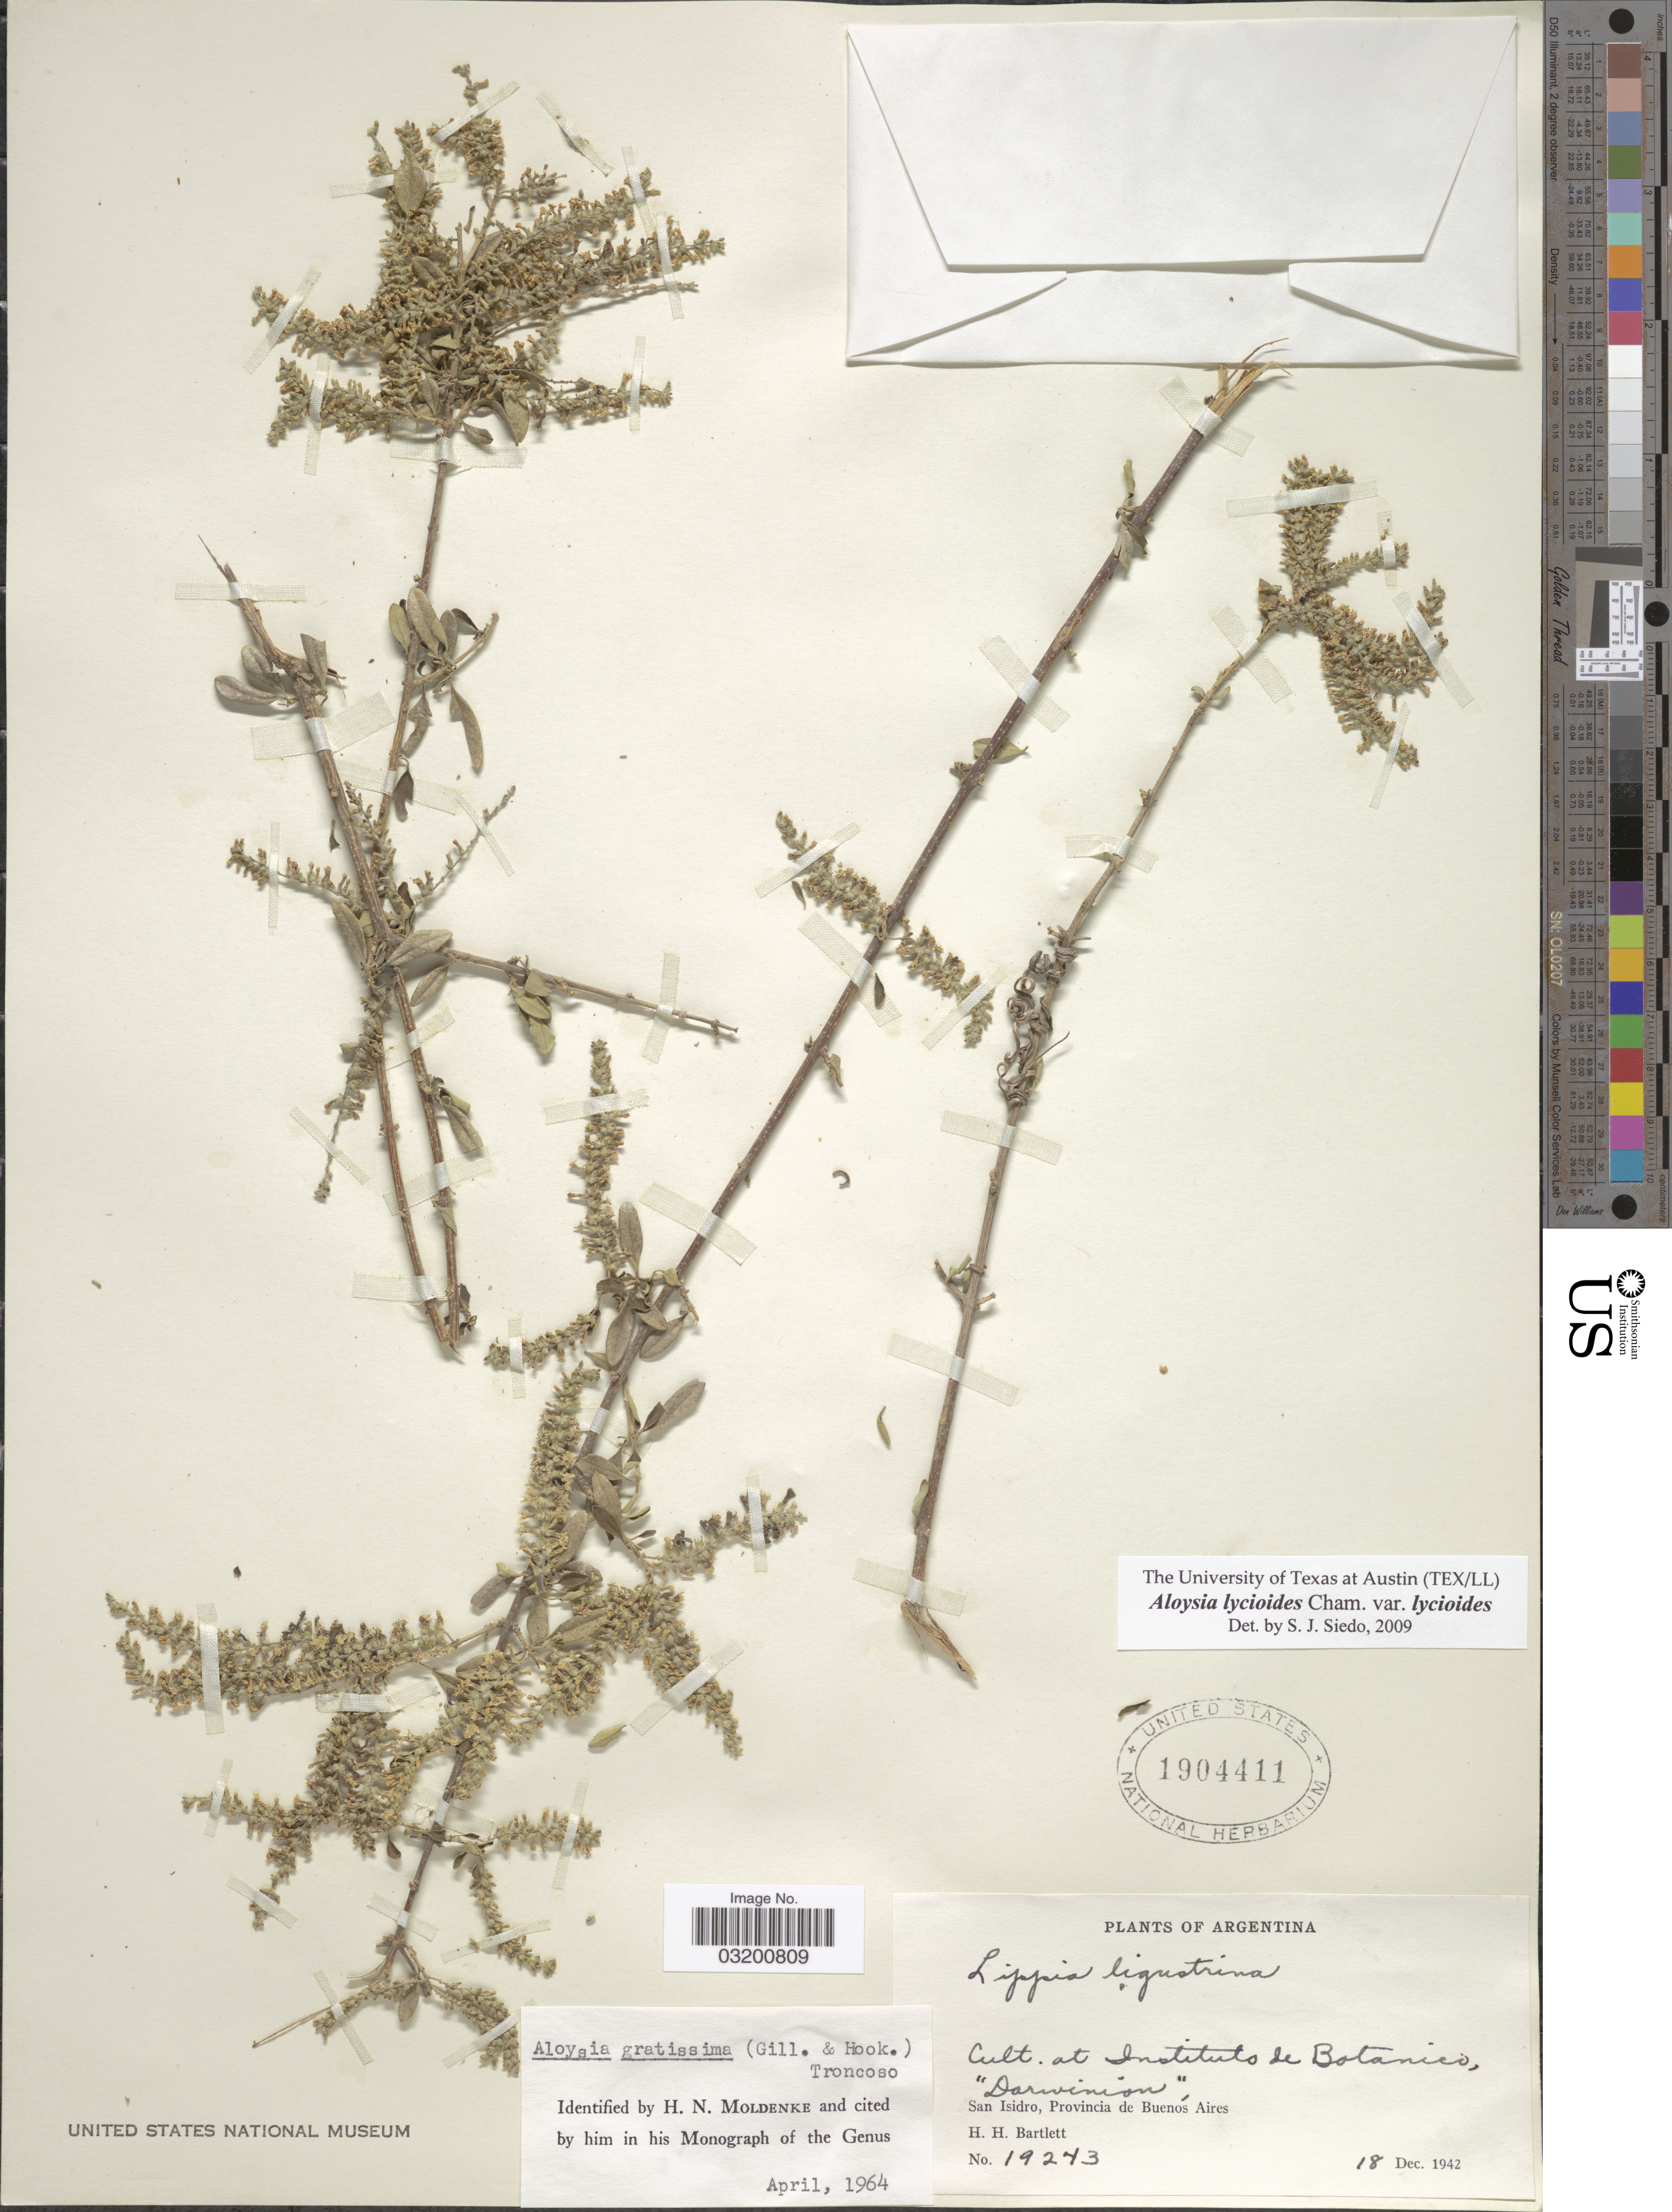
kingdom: Plantae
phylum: Tracheophyta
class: Magnoliopsida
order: Lamiales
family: Verbenaceae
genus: Aloysia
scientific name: Aloysia lycioides var. lycioides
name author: Cham.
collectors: H. H. Bartlett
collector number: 19243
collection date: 1942-12-18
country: Argentina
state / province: Buenos Aires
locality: Cult. at Instituto de Botanico, "Darvinion" [unsure placement], San Isidro.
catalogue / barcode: US 1904411